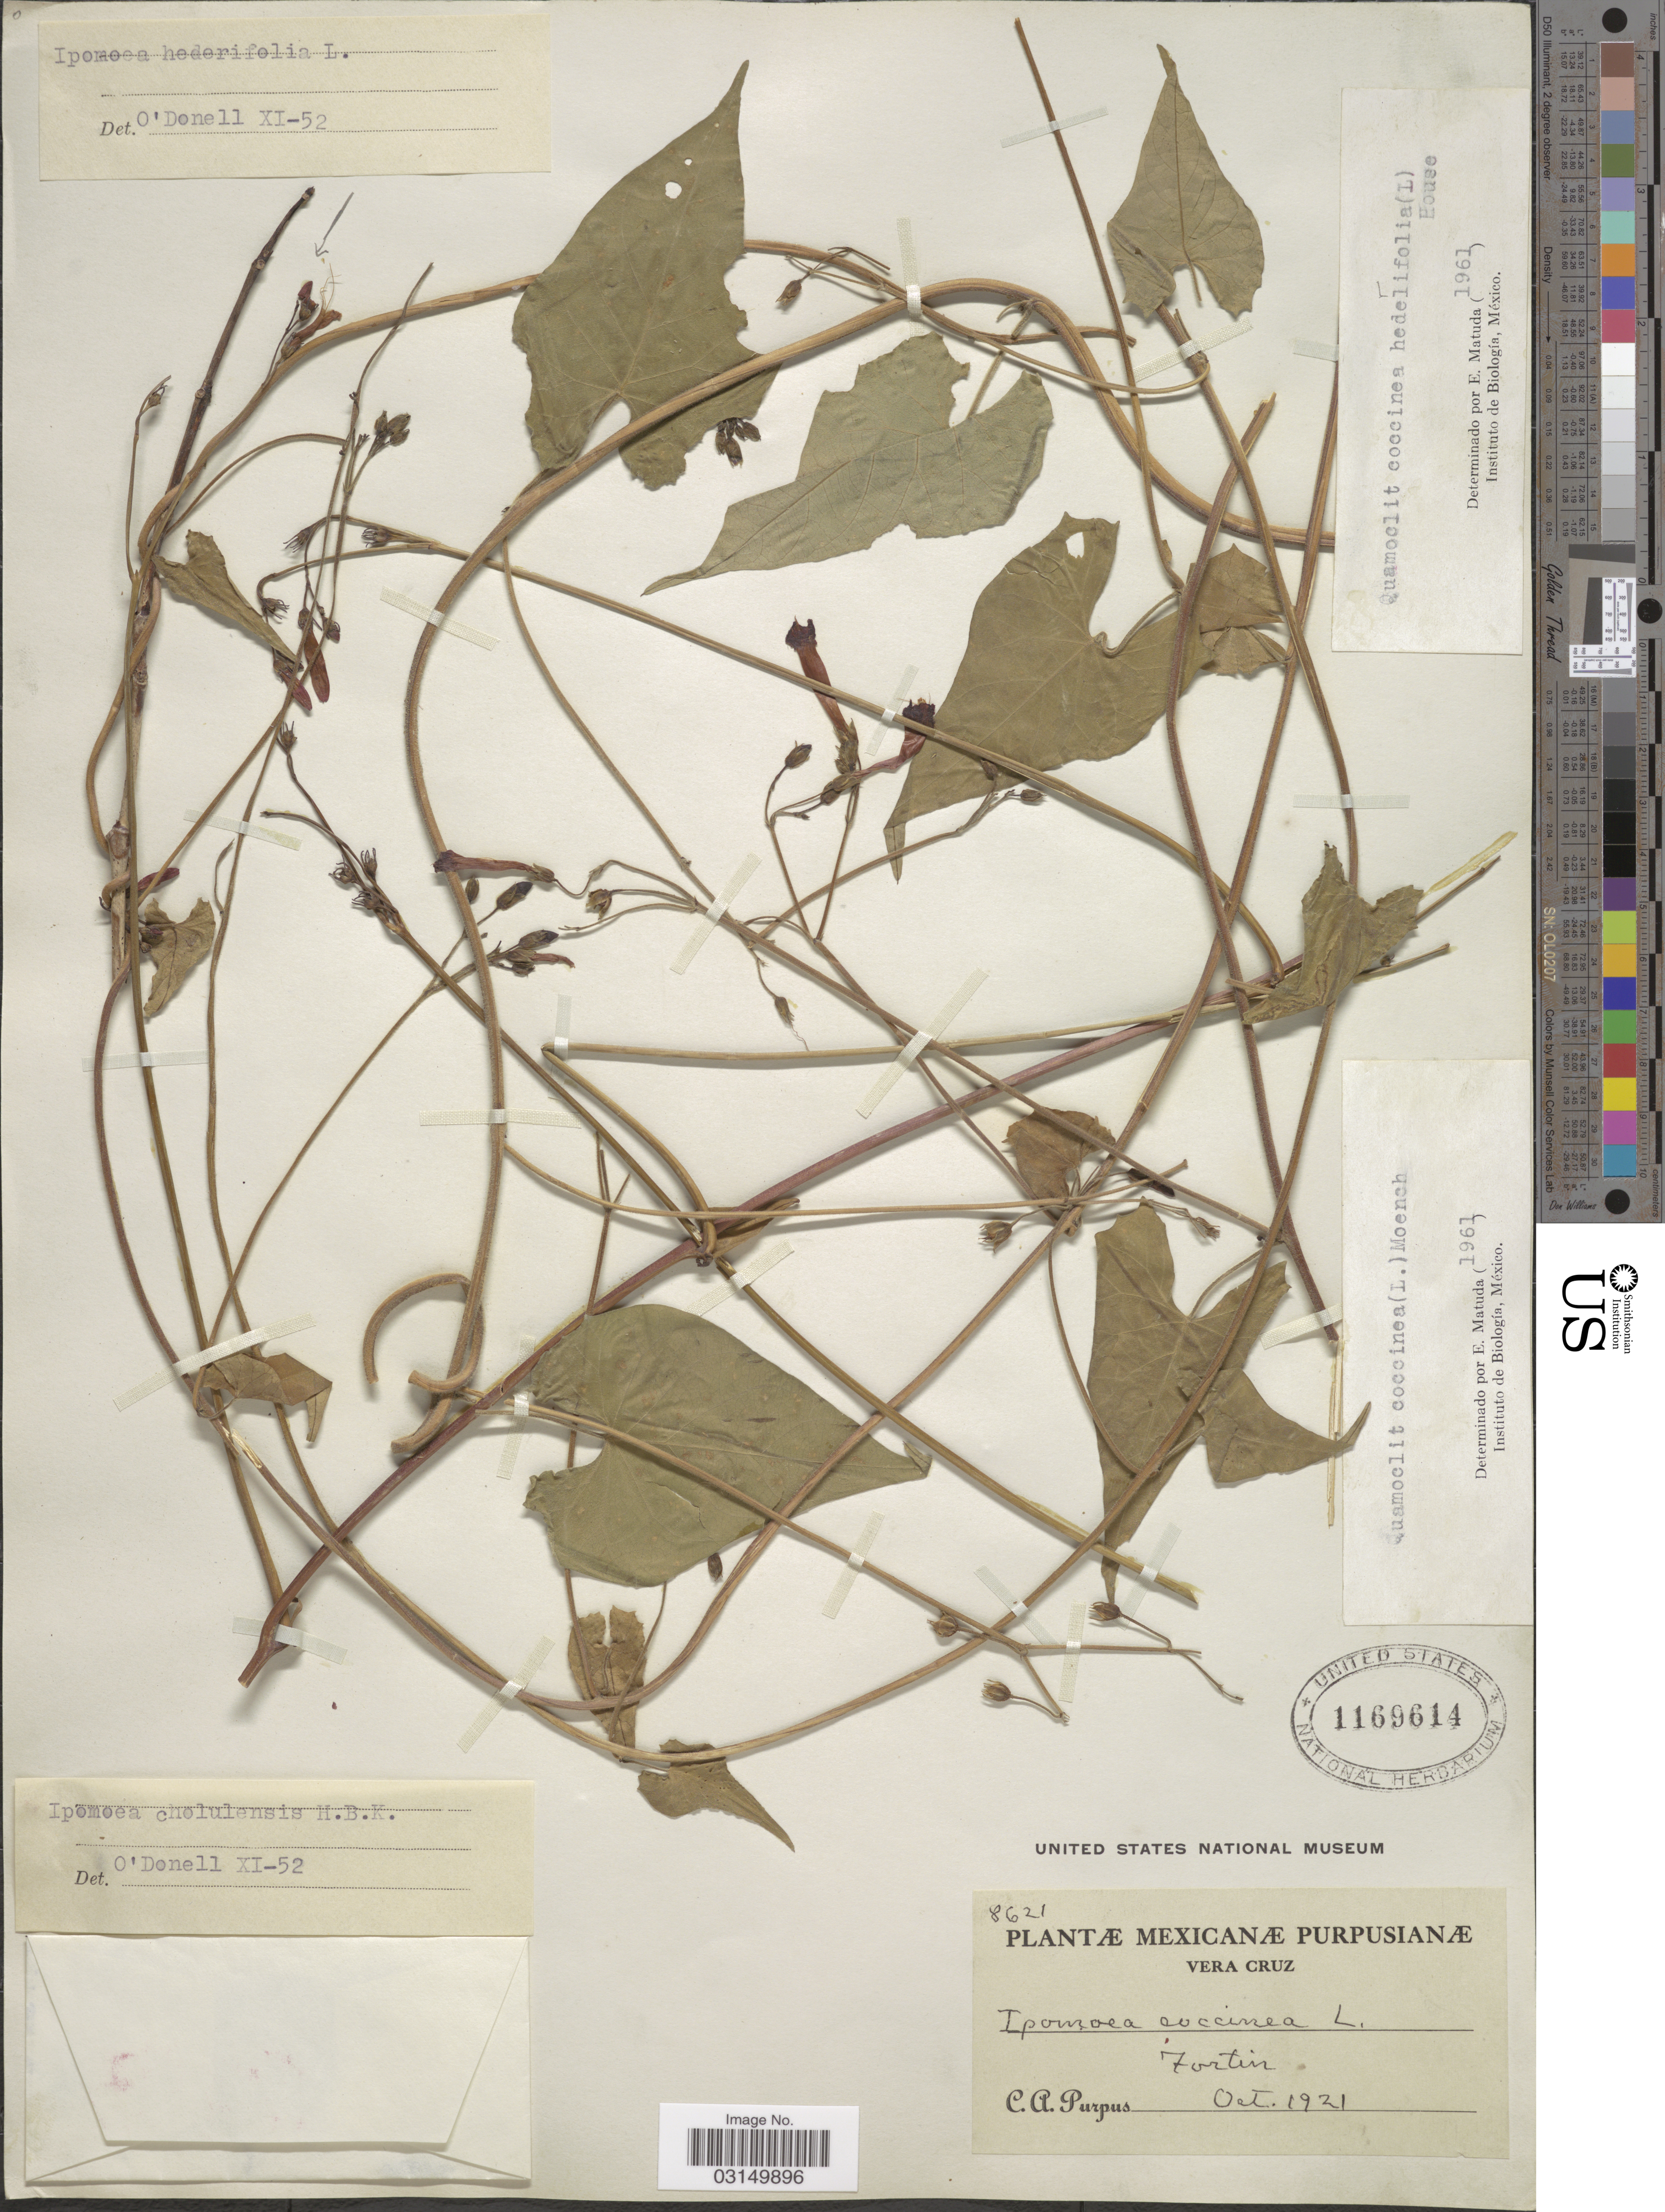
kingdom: Plantae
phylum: Tracheophyta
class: Magnoliopsida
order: Solanales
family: Convolvulaceae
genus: Ipomoea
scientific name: Ipomoea cholulensis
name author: Kunth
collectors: C. A. Purpus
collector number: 8621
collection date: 1921-10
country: Mexico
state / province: Veracruz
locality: Fortin, Vera Cruz.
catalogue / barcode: US 1169614